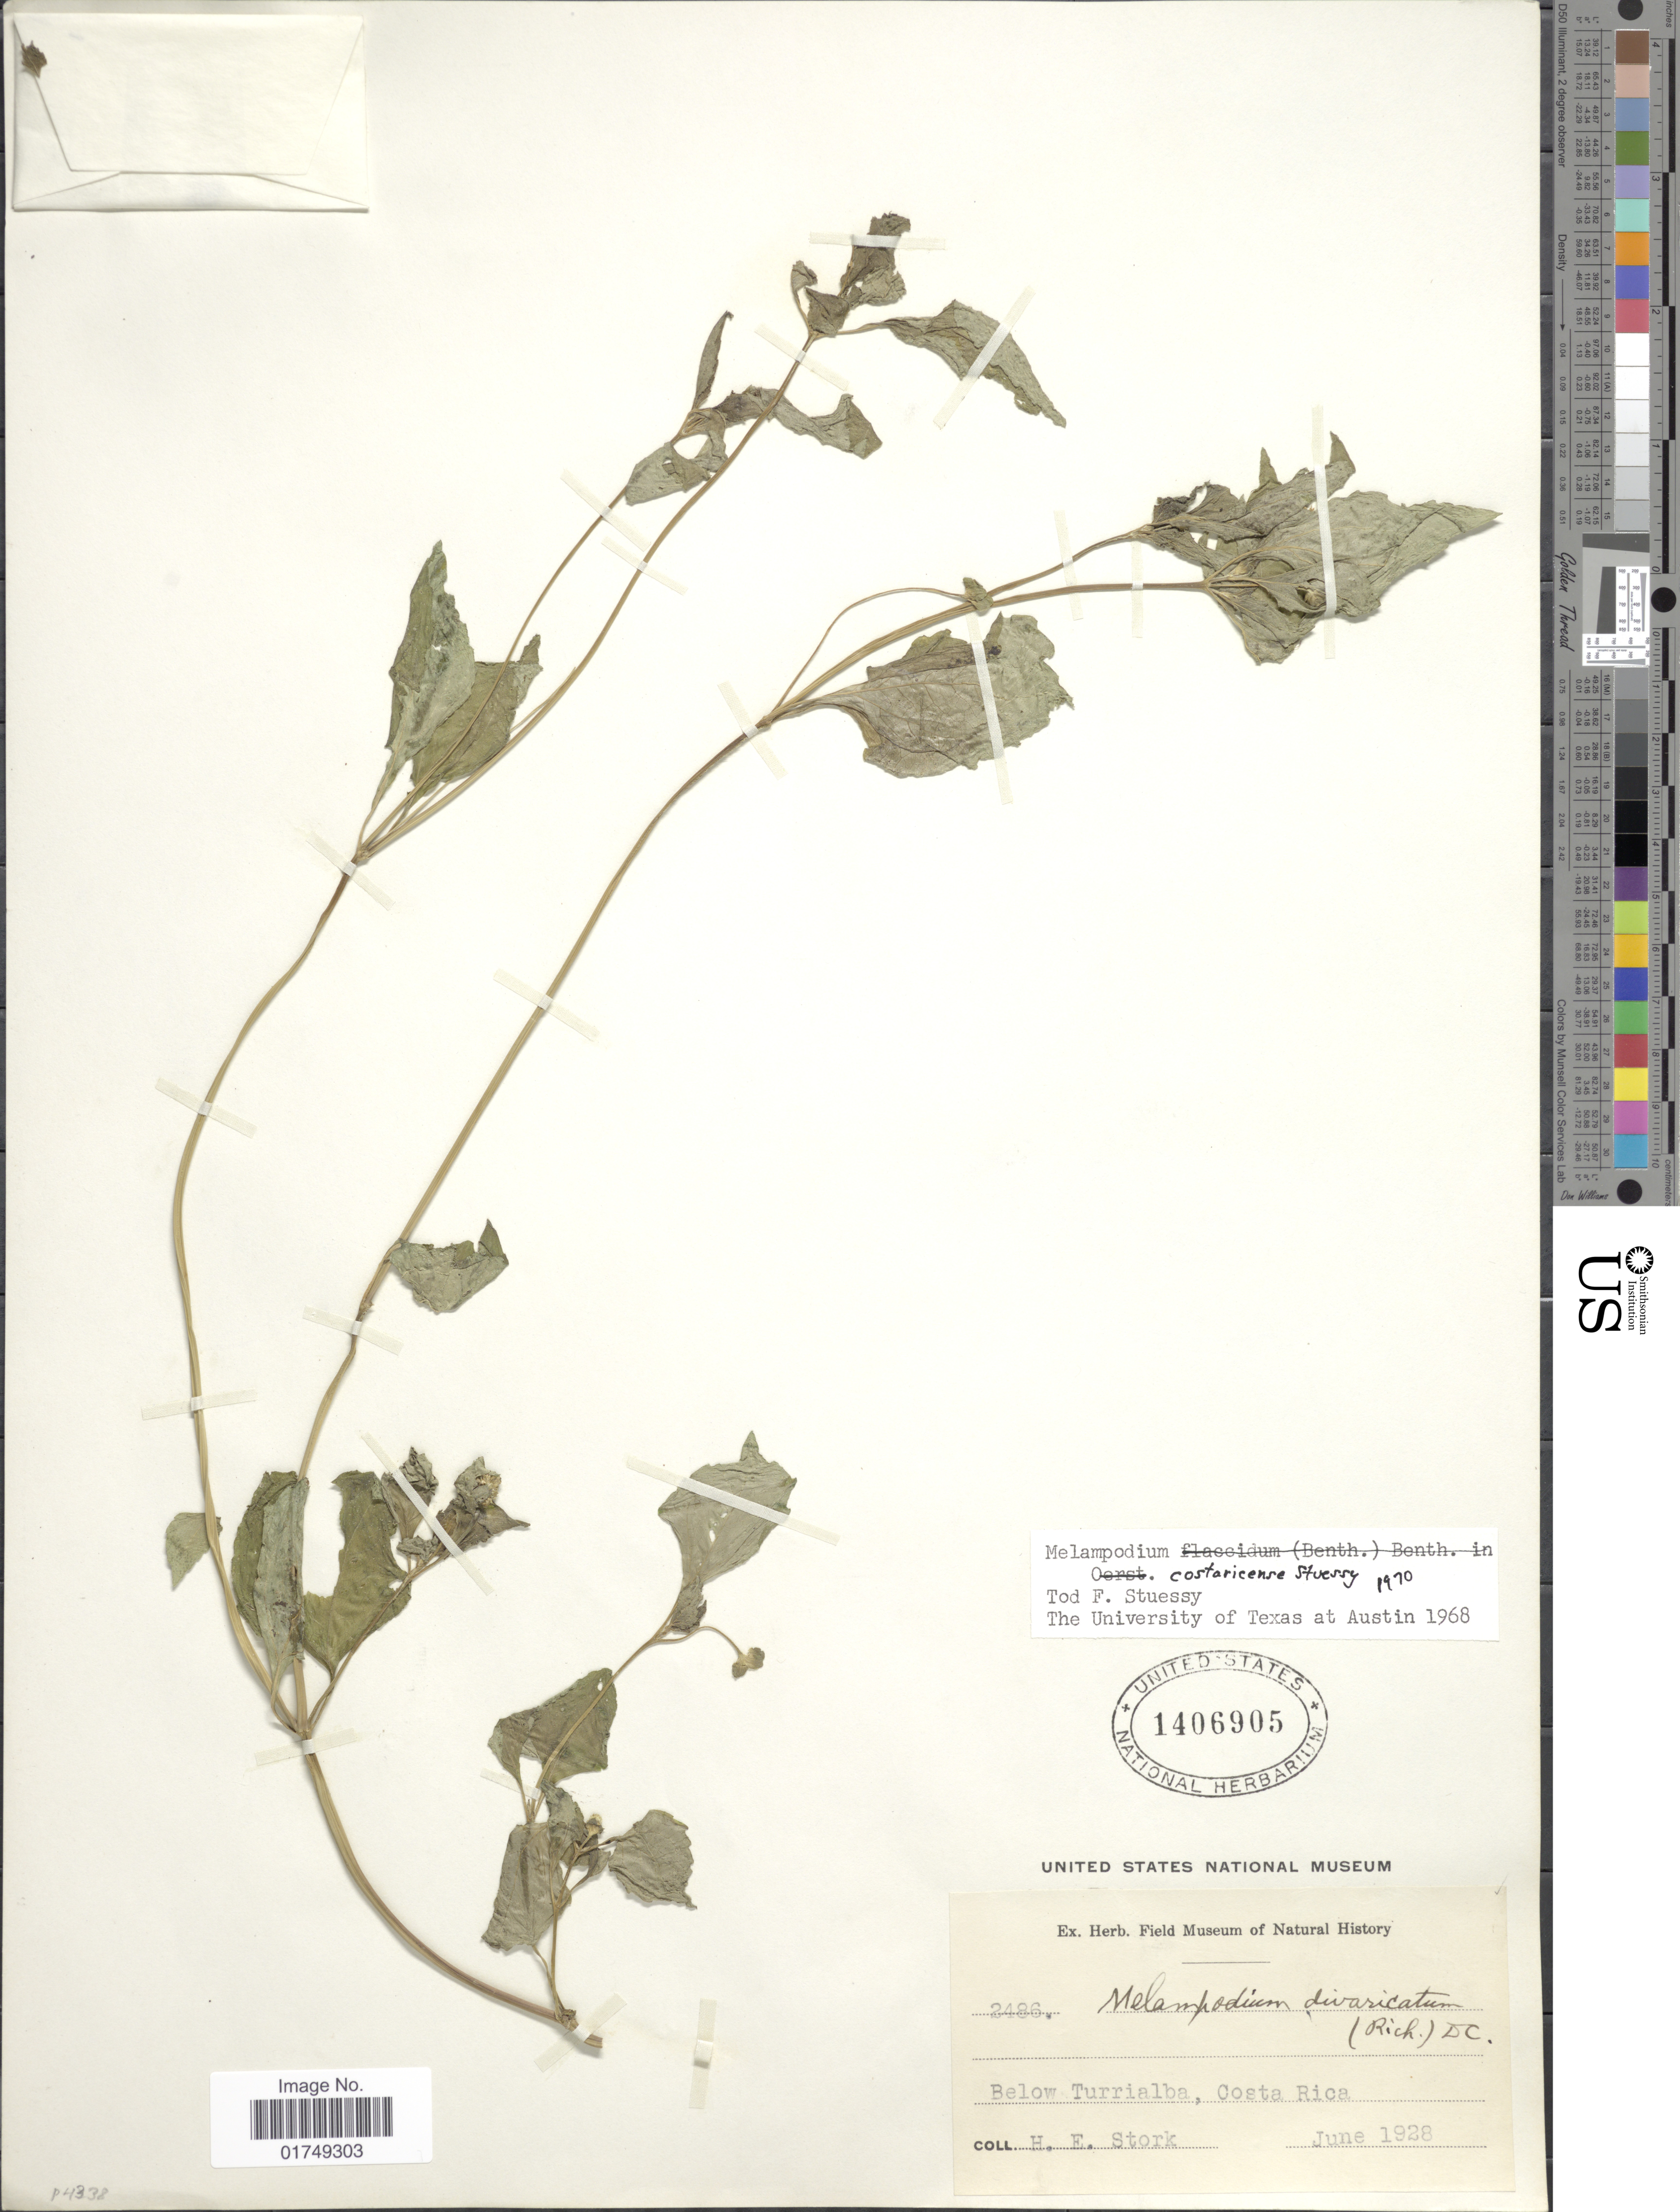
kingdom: Plantae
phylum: Tracheophyta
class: Magnoliopsida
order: Asterales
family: Asteraceae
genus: Melampodium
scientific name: Melampodium costaricense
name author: Stuessy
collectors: H. E. Stork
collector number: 2486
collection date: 1928-06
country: Costa Rica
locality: Below Turrialba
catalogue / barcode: US 1406905